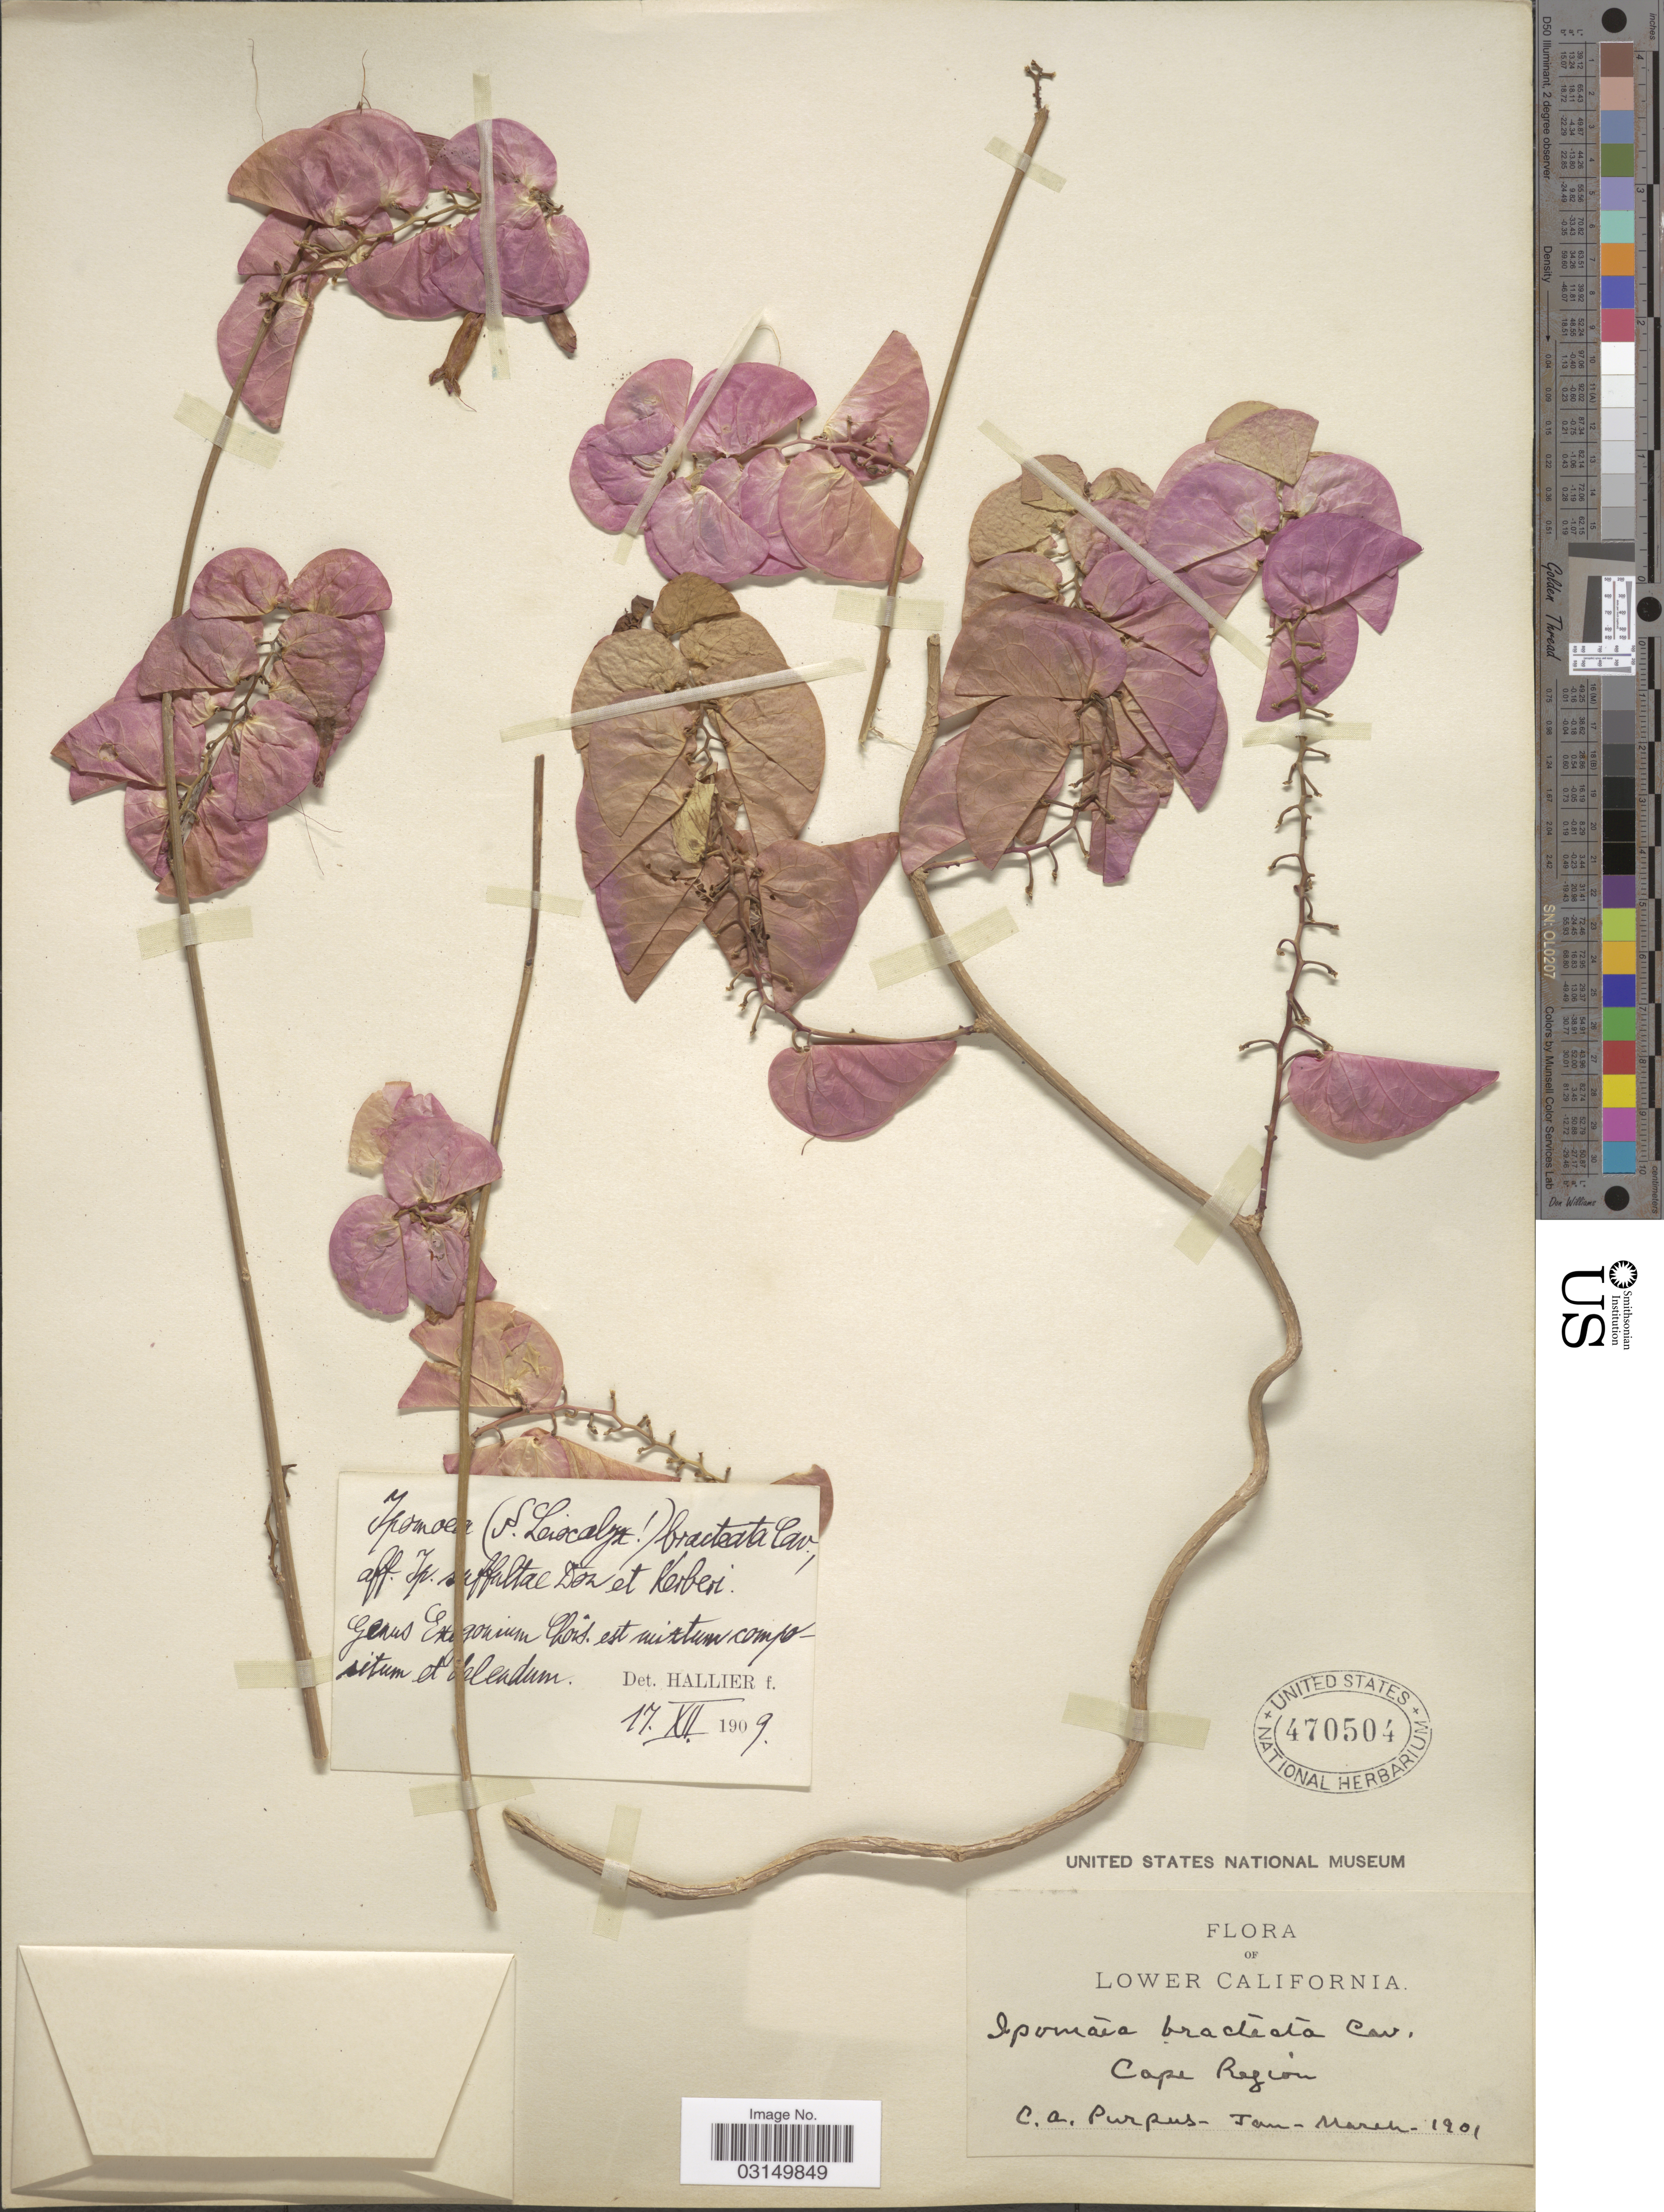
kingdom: Plantae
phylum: Tracheophyta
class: Magnoliopsida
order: Solanales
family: Convolvulaceae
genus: Ipomoea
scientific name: Ipomoea bracteata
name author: Cav.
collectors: C. A. Purpus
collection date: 1901-01/1901-03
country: Mexico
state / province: Baja California Sur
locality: Lower California, Cape Region.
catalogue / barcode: US 470504